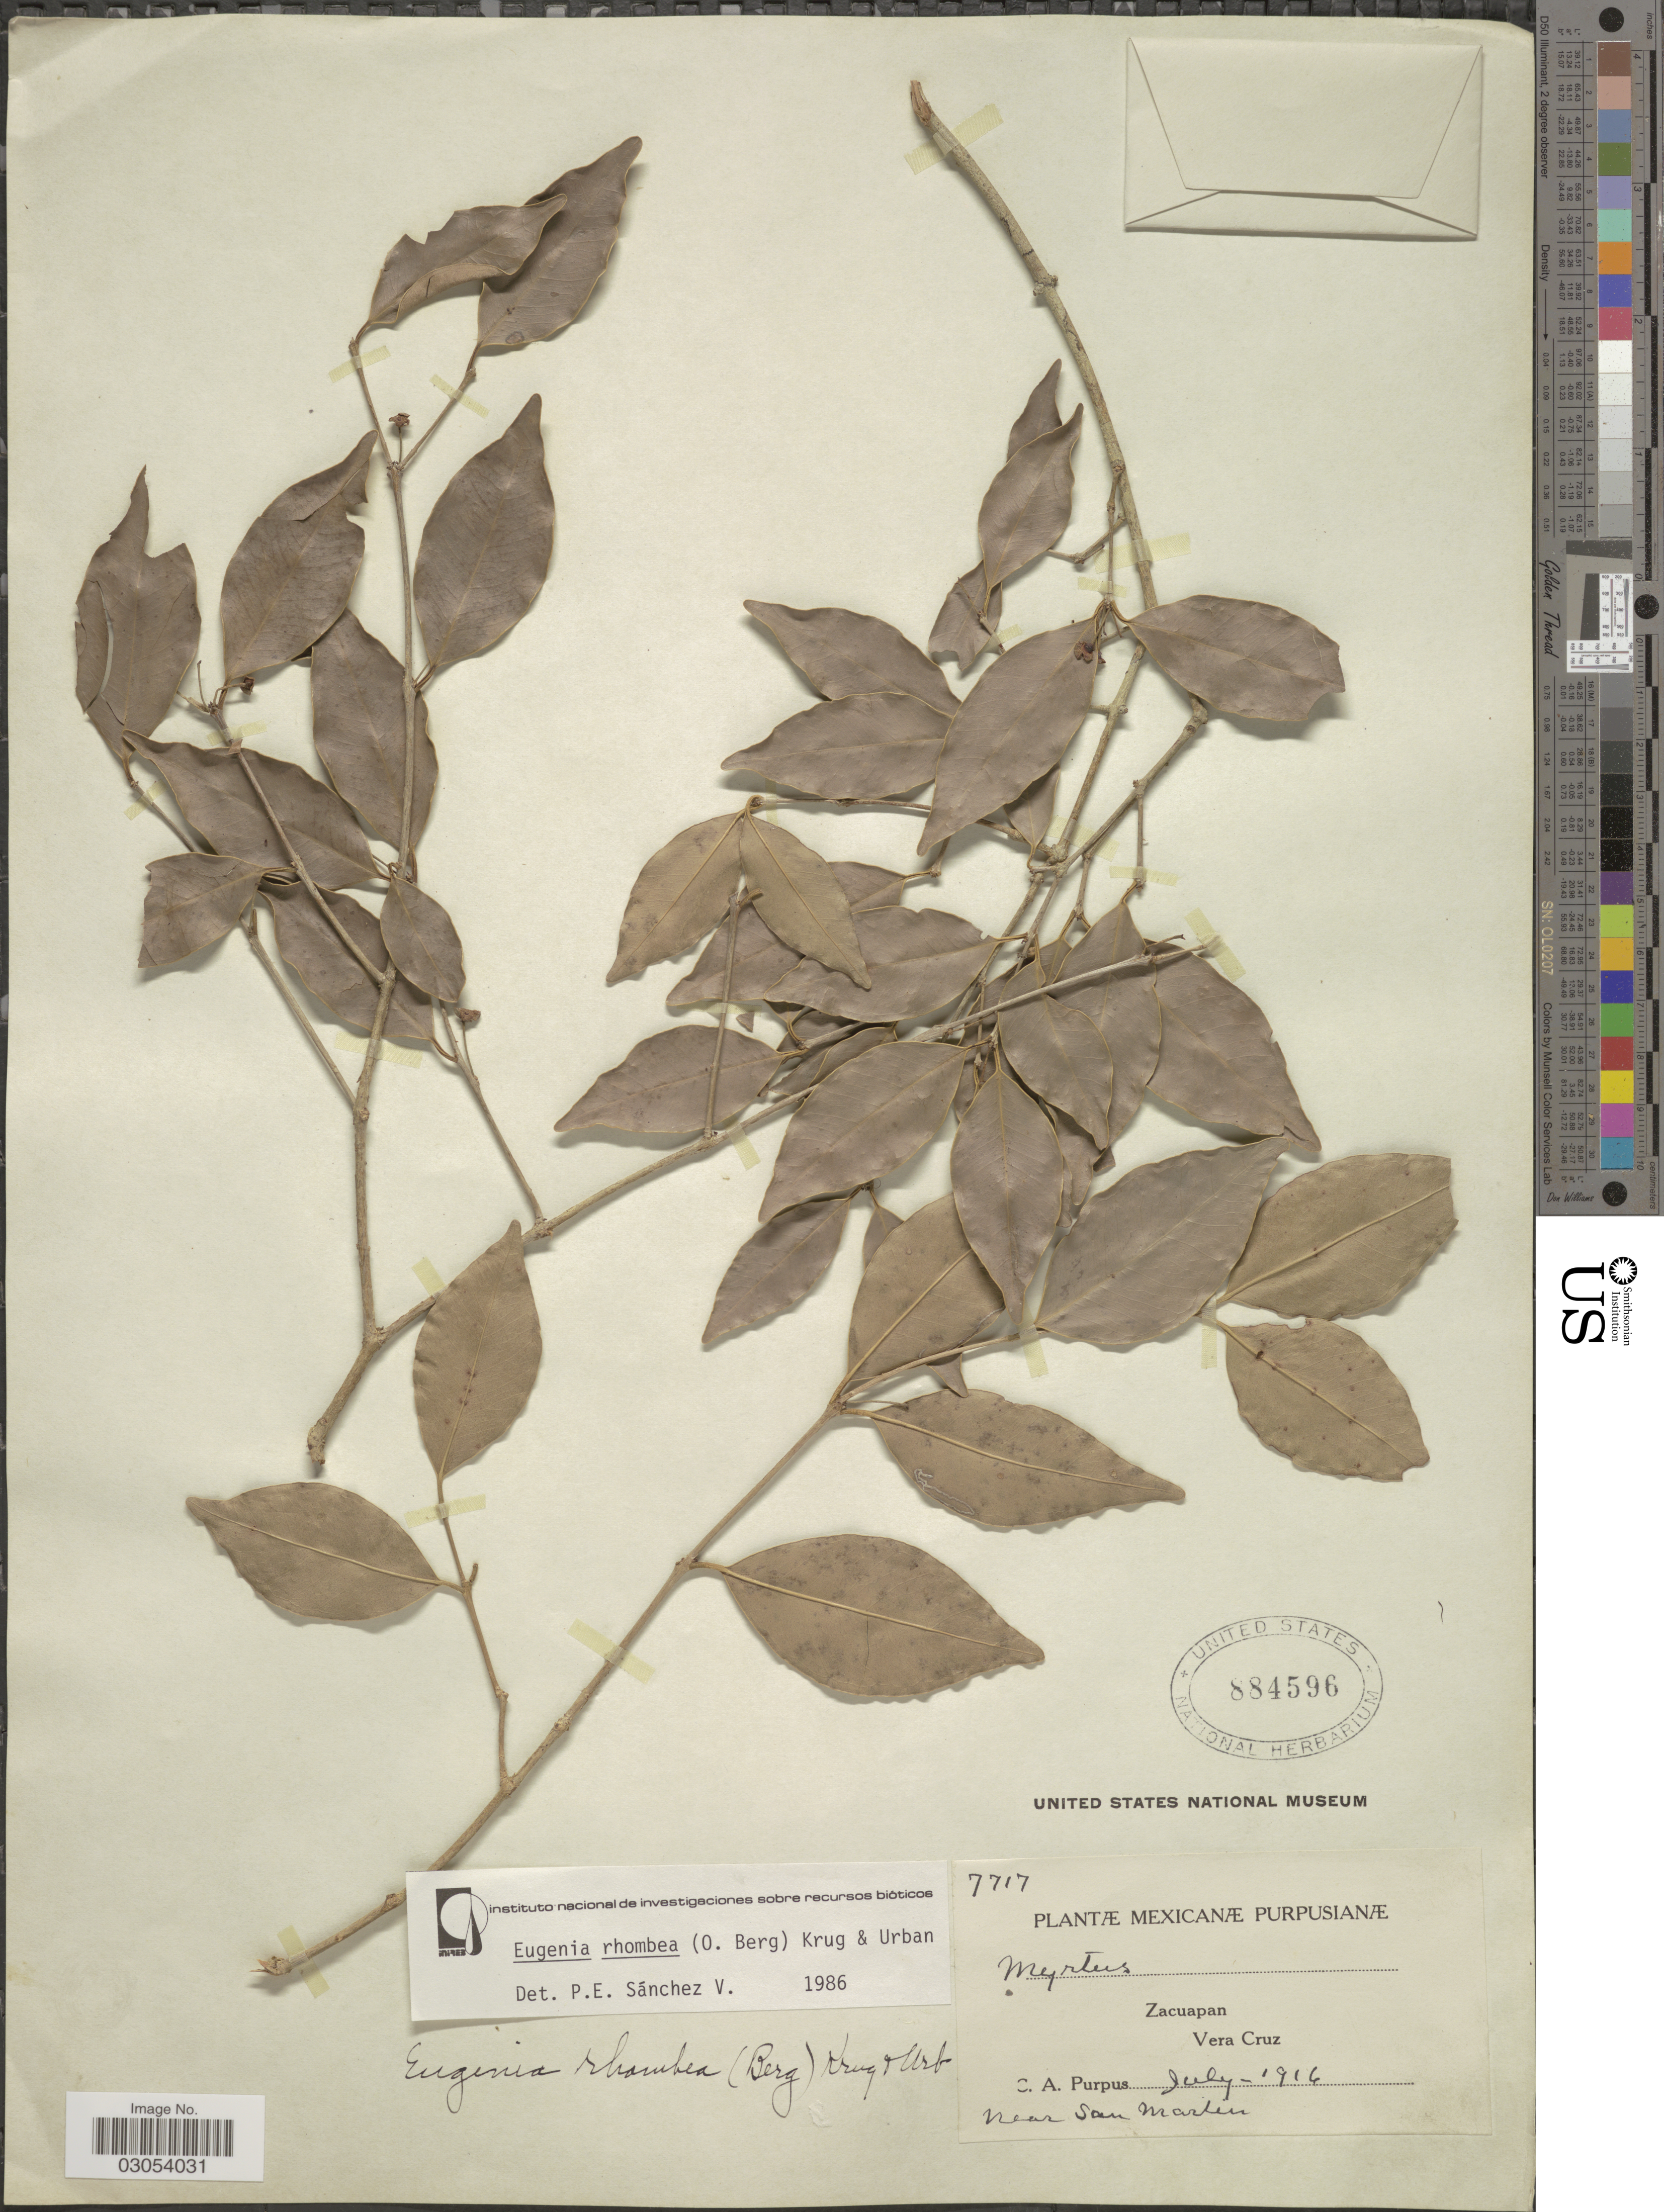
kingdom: Plantae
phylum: Tracheophyta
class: Magnoliopsida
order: Myrtales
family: Myrtaceae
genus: Eugenia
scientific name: Eugenia rhombea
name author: (O. Berg) Krug & Urb.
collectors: C. A. Purpus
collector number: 7717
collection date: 1916-07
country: Mexico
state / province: Veracruz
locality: Zacuapan. Vera Cruz.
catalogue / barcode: US 884596